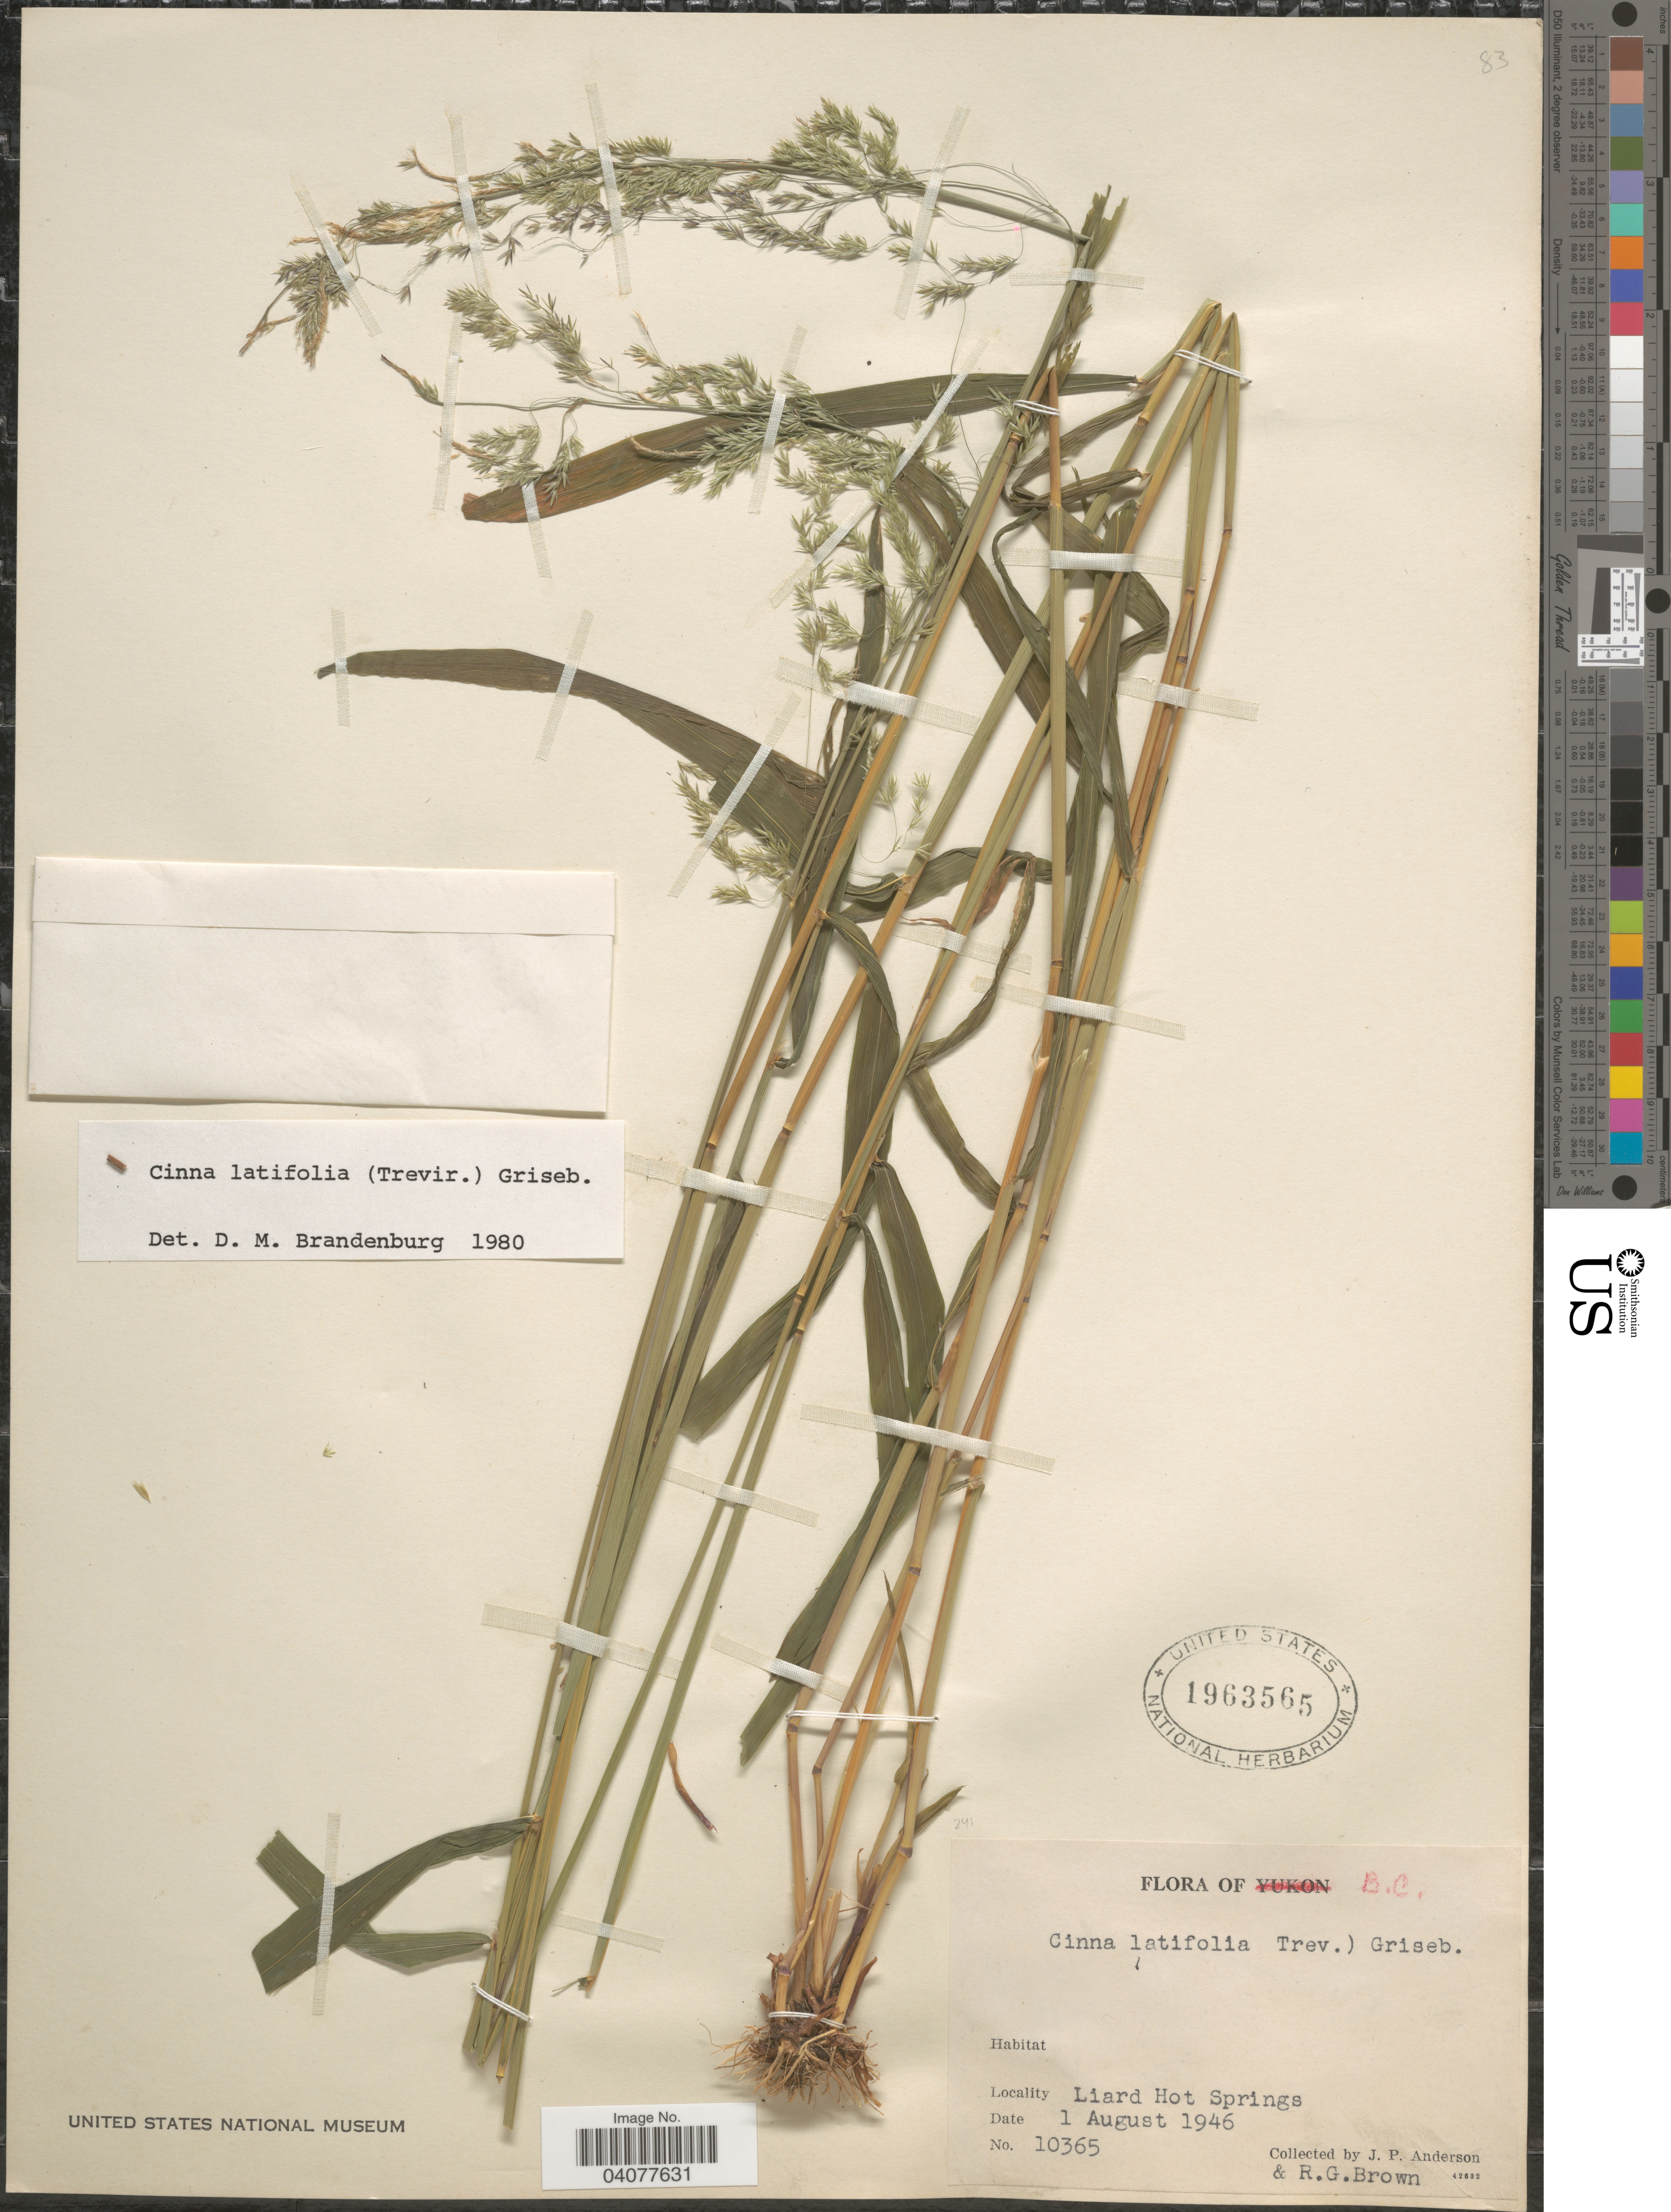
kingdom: Plantae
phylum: Tracheophyta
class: Liliopsida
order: Poales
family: Poaceae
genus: Cinna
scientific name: Cinna latifolia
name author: (Trevir. ex Goeppert) Griseb.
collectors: J. P. Anderson & R. G. Brown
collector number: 10365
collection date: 1946-08-01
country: Canada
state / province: British Columbia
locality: Liard Hot Springs.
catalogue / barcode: US 1963565